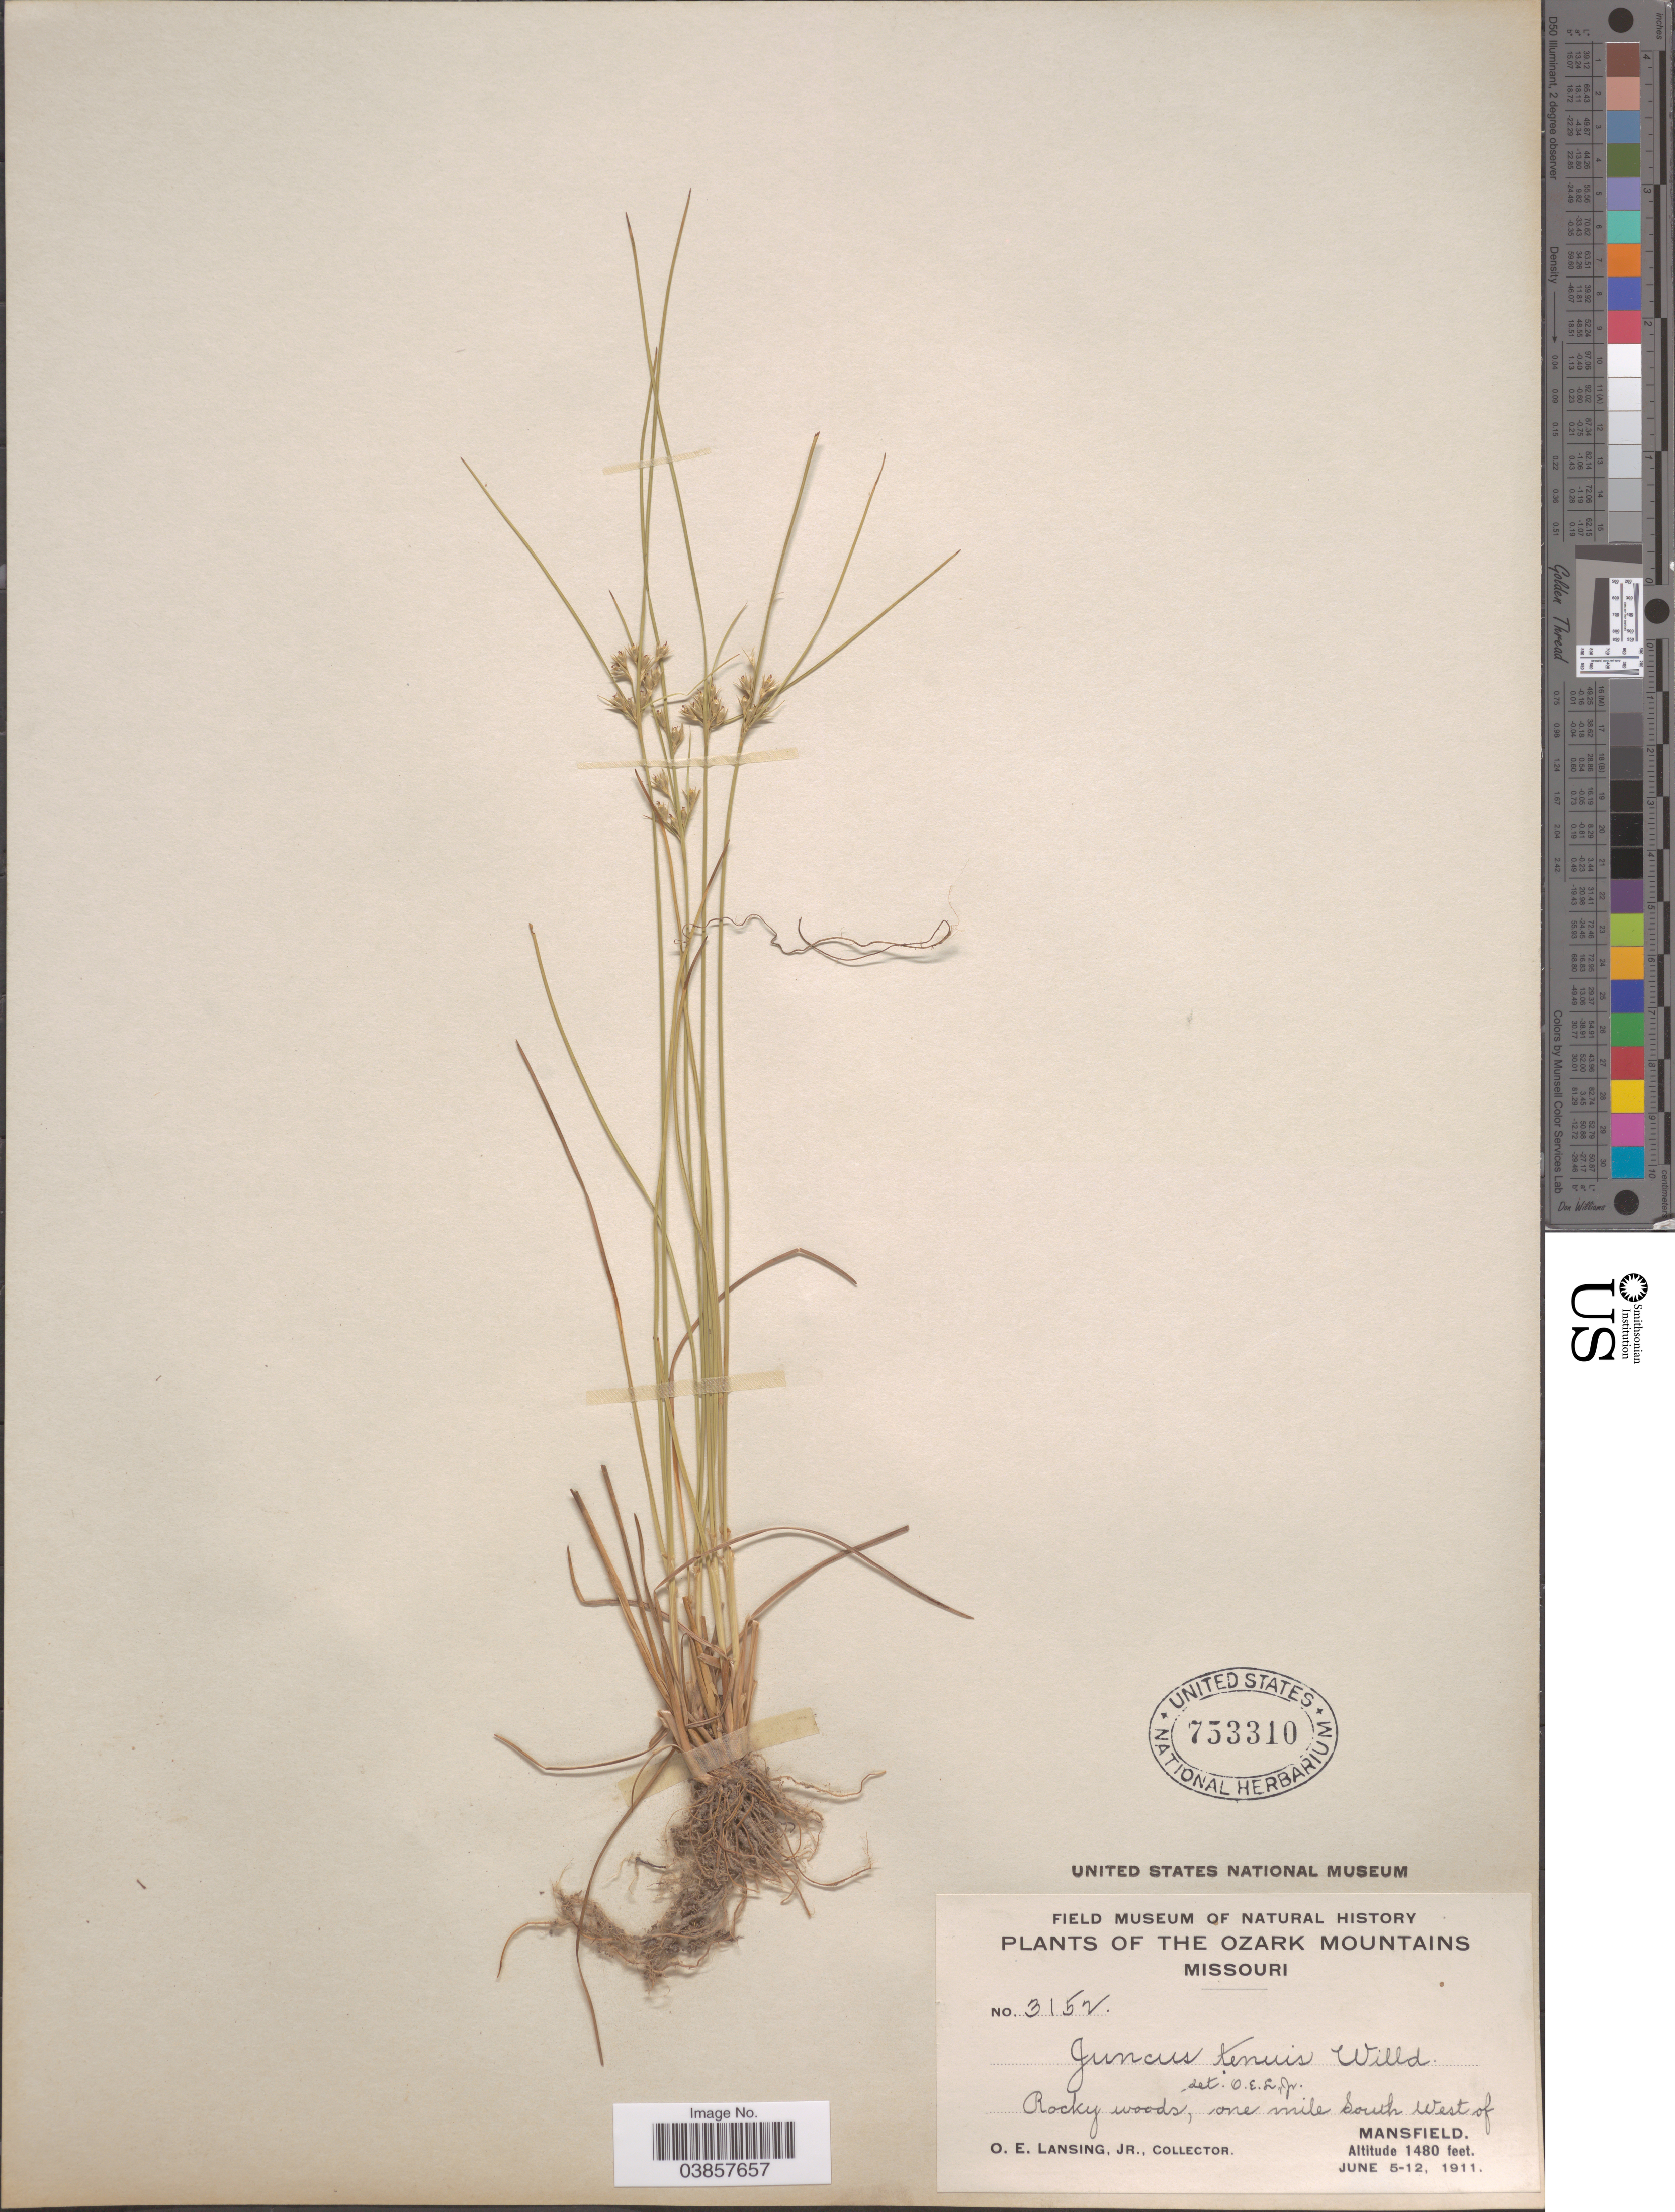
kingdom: Plantae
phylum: Tracheophyta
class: Liliopsida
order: Poales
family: Juncaceae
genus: Juncus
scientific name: Juncus tenuis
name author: Willd.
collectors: O. Lansing Jr.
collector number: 3152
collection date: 1911-06-05/1911-06-12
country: United States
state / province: Missouri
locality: The Ozark Mountains. One mile South West of Mansfield.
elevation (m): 451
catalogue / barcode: US 753310